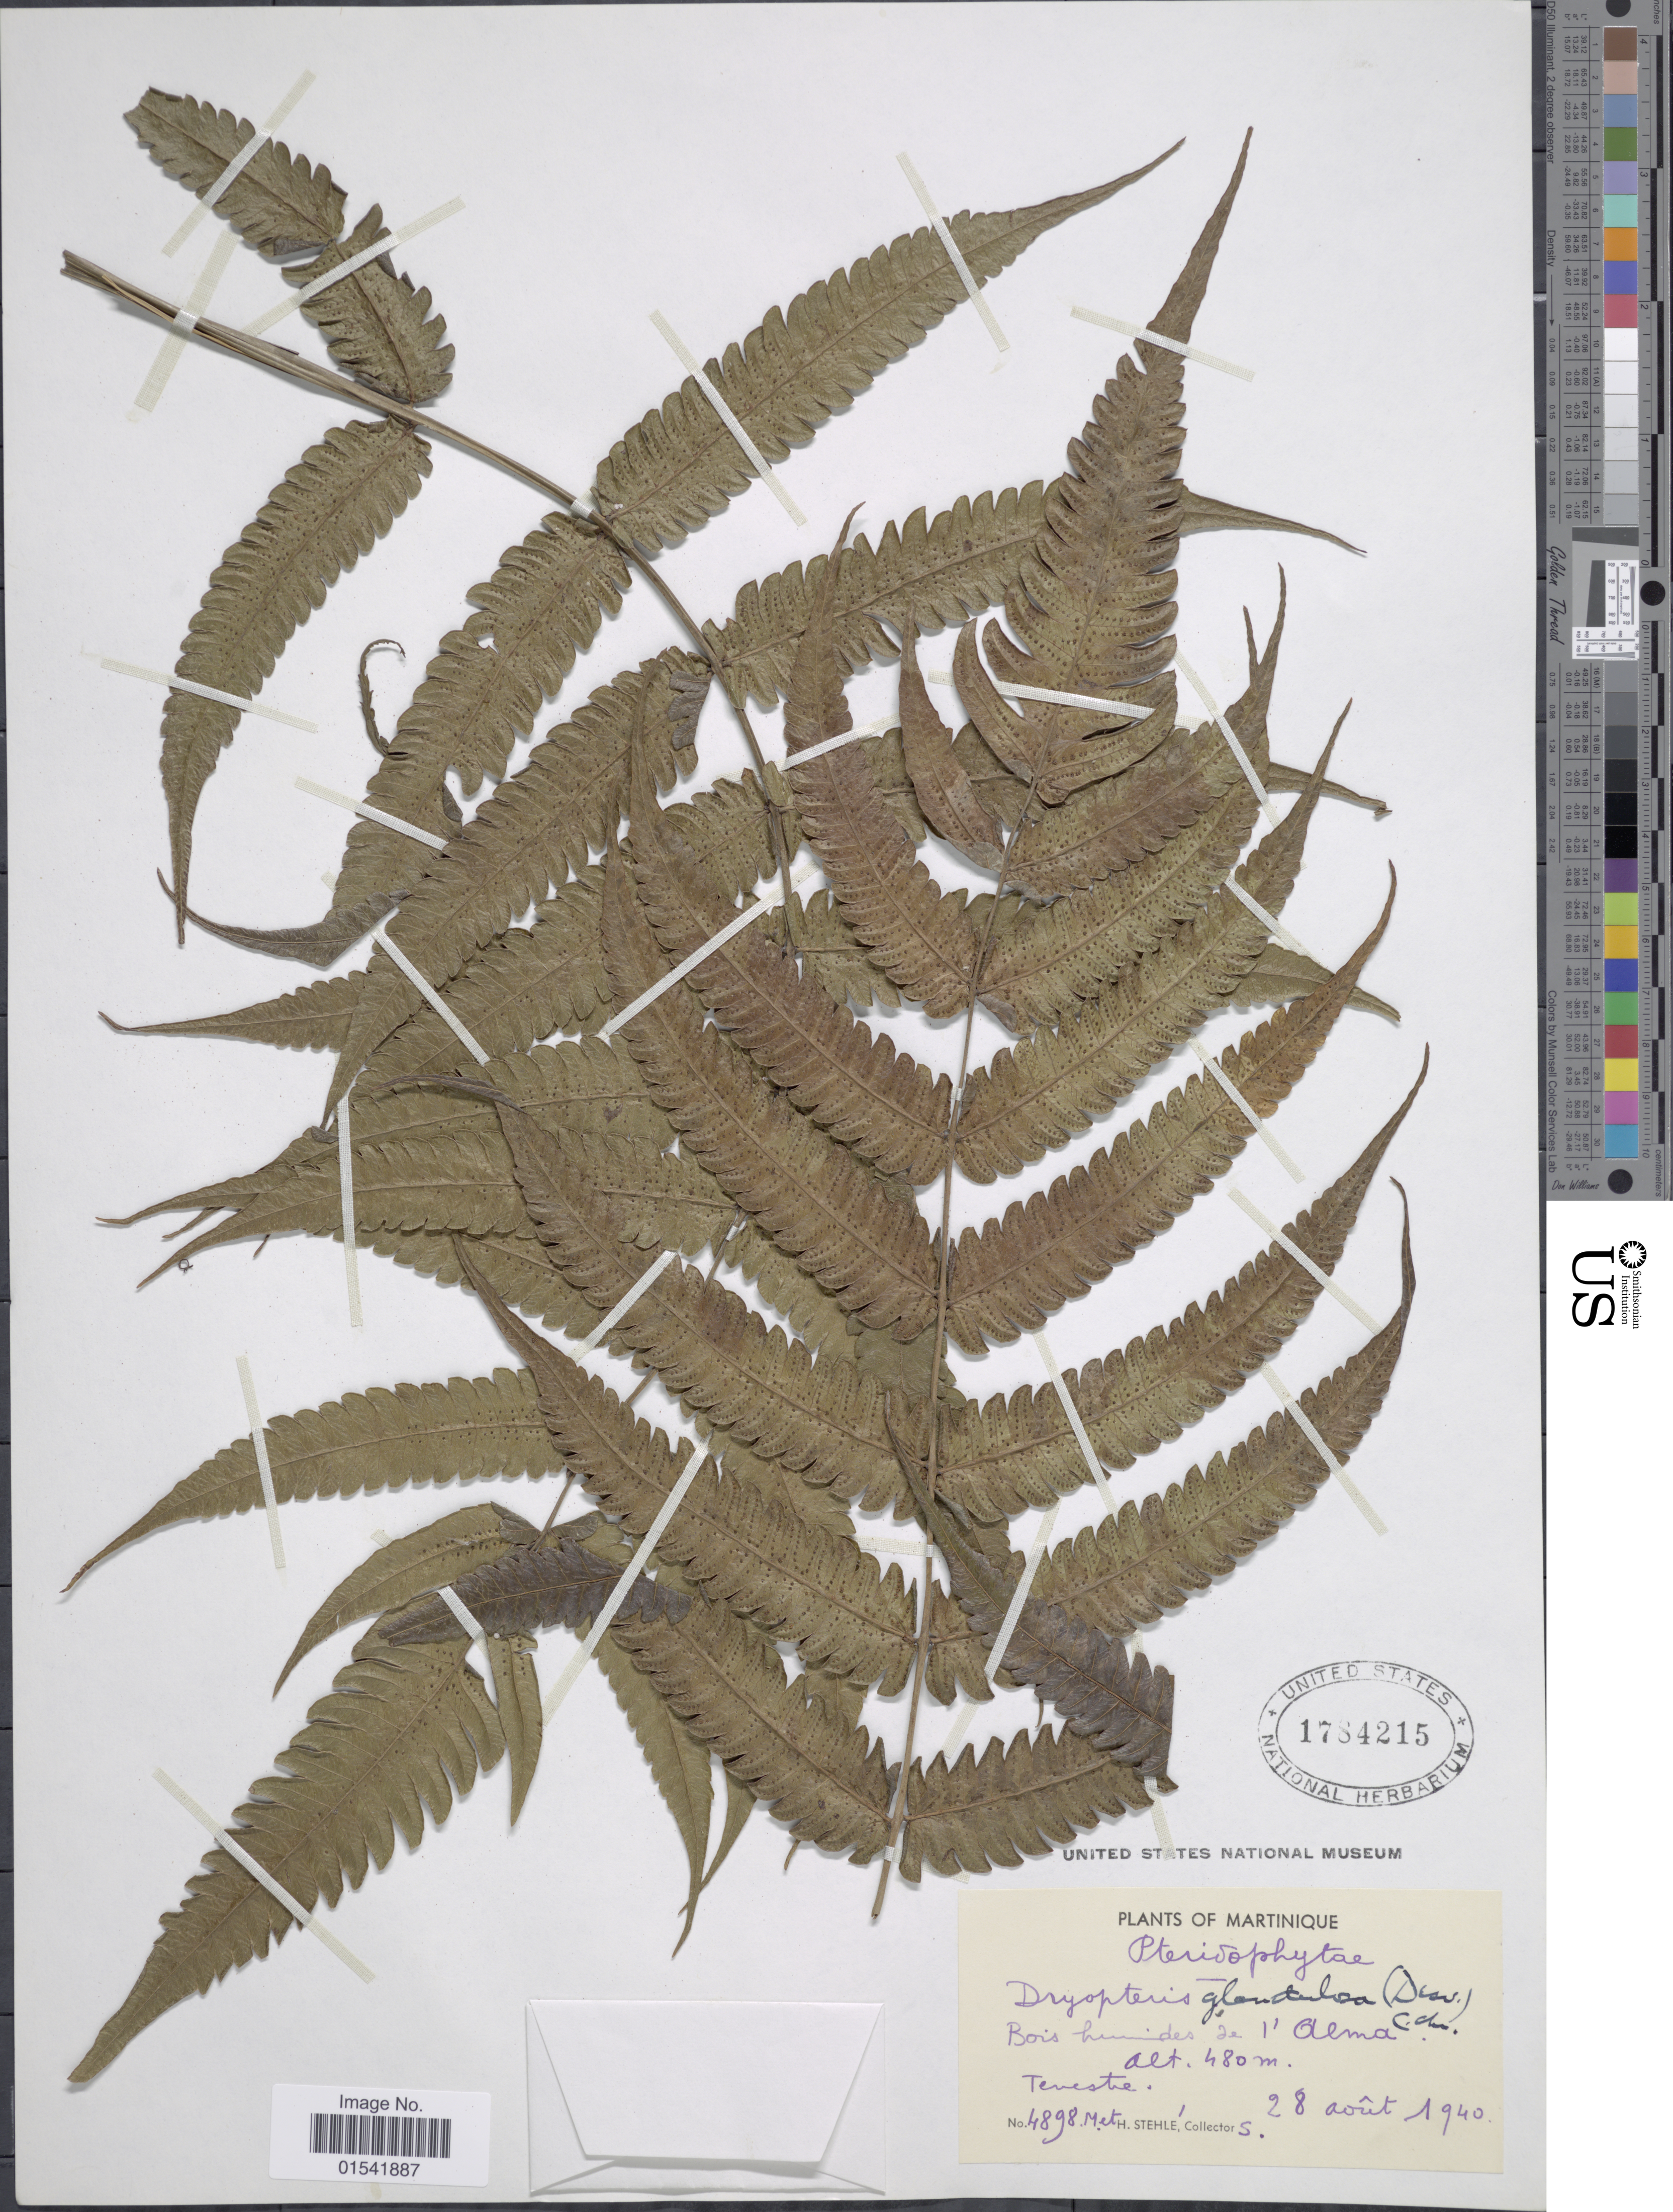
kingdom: Plantae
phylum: Tracheophyta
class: Polypodiopsida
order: Polypodiales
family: Thelypteridaceae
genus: Steiropteris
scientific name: Steiropteris glandulosa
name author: (Hook. f.) Pic. Serm.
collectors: M. Stehlé & H. Stehlé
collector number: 4898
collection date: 1940-08-28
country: Martinique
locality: Bois humides de l' Alma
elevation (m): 480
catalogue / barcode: US 1784215